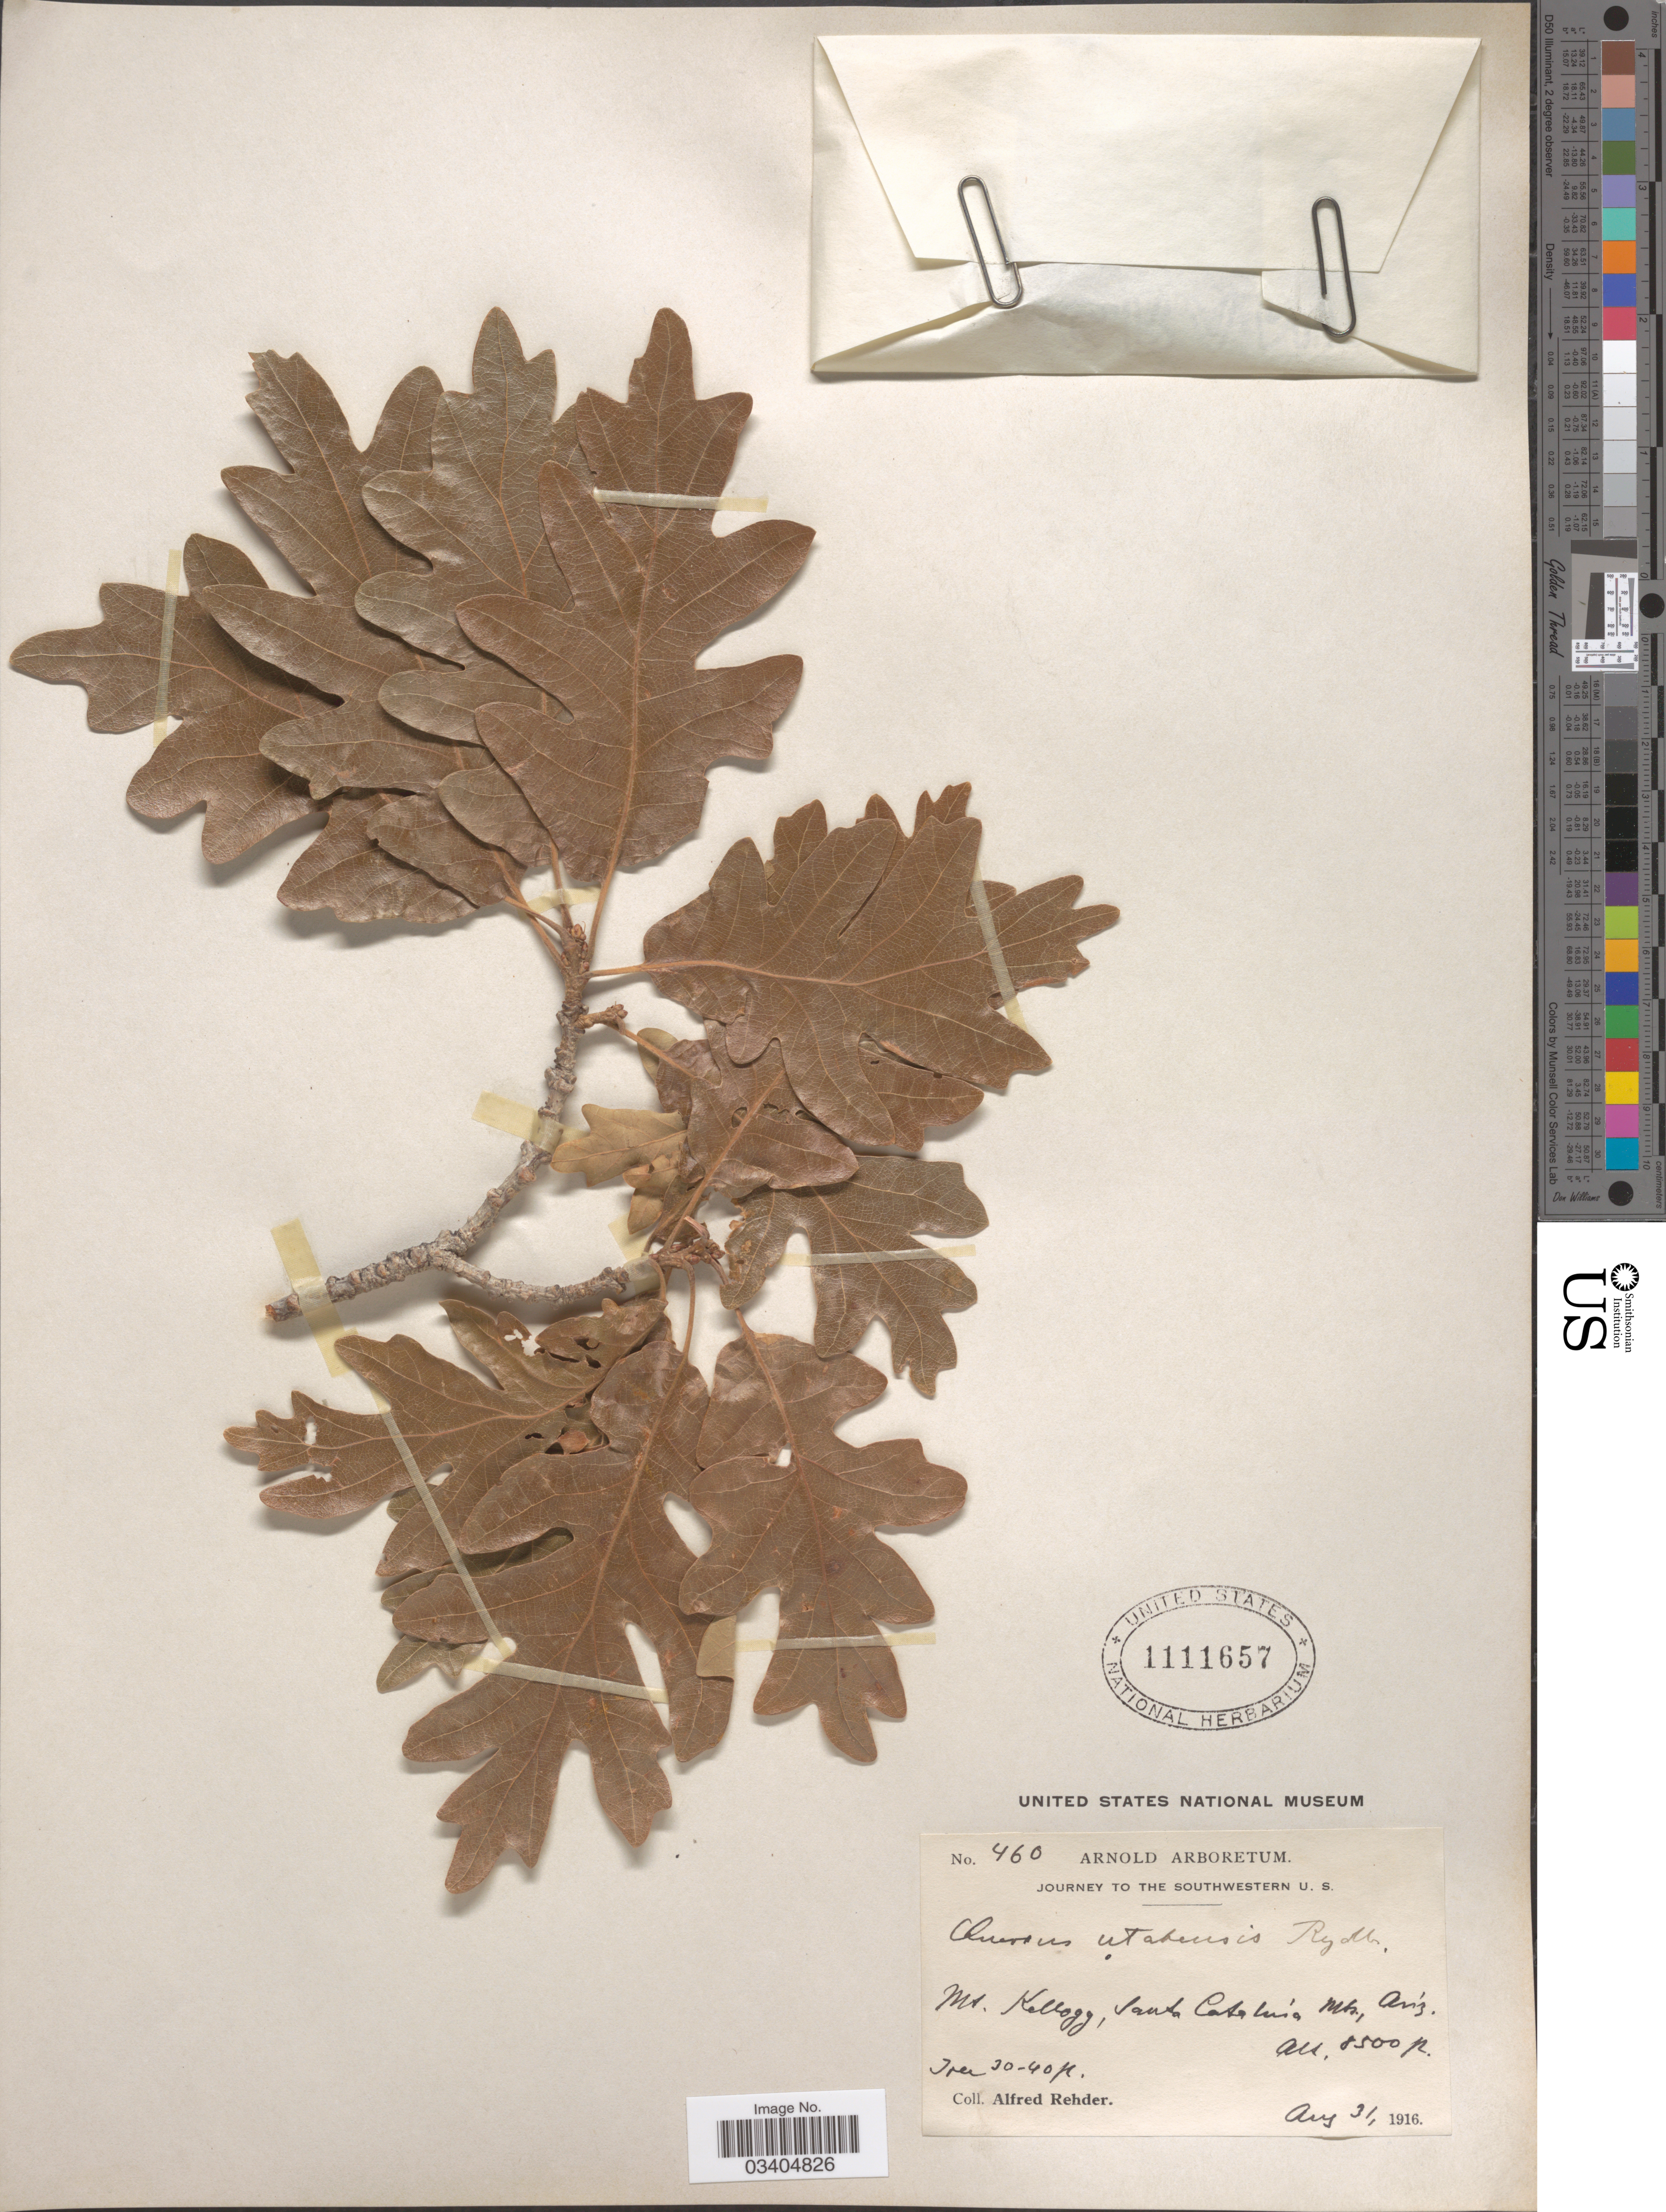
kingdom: Plantae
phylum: Tracheophyta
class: Magnoliopsida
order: Fagales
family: Fagaceae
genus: Quercus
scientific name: Quercus gambelii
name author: Nutt.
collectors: A. Rehder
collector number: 460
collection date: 1916-08-31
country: United States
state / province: Arizona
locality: Southwestern U. S. Mt. Kellogg, Santa Catalina Mts.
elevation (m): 2591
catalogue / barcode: US 1111657